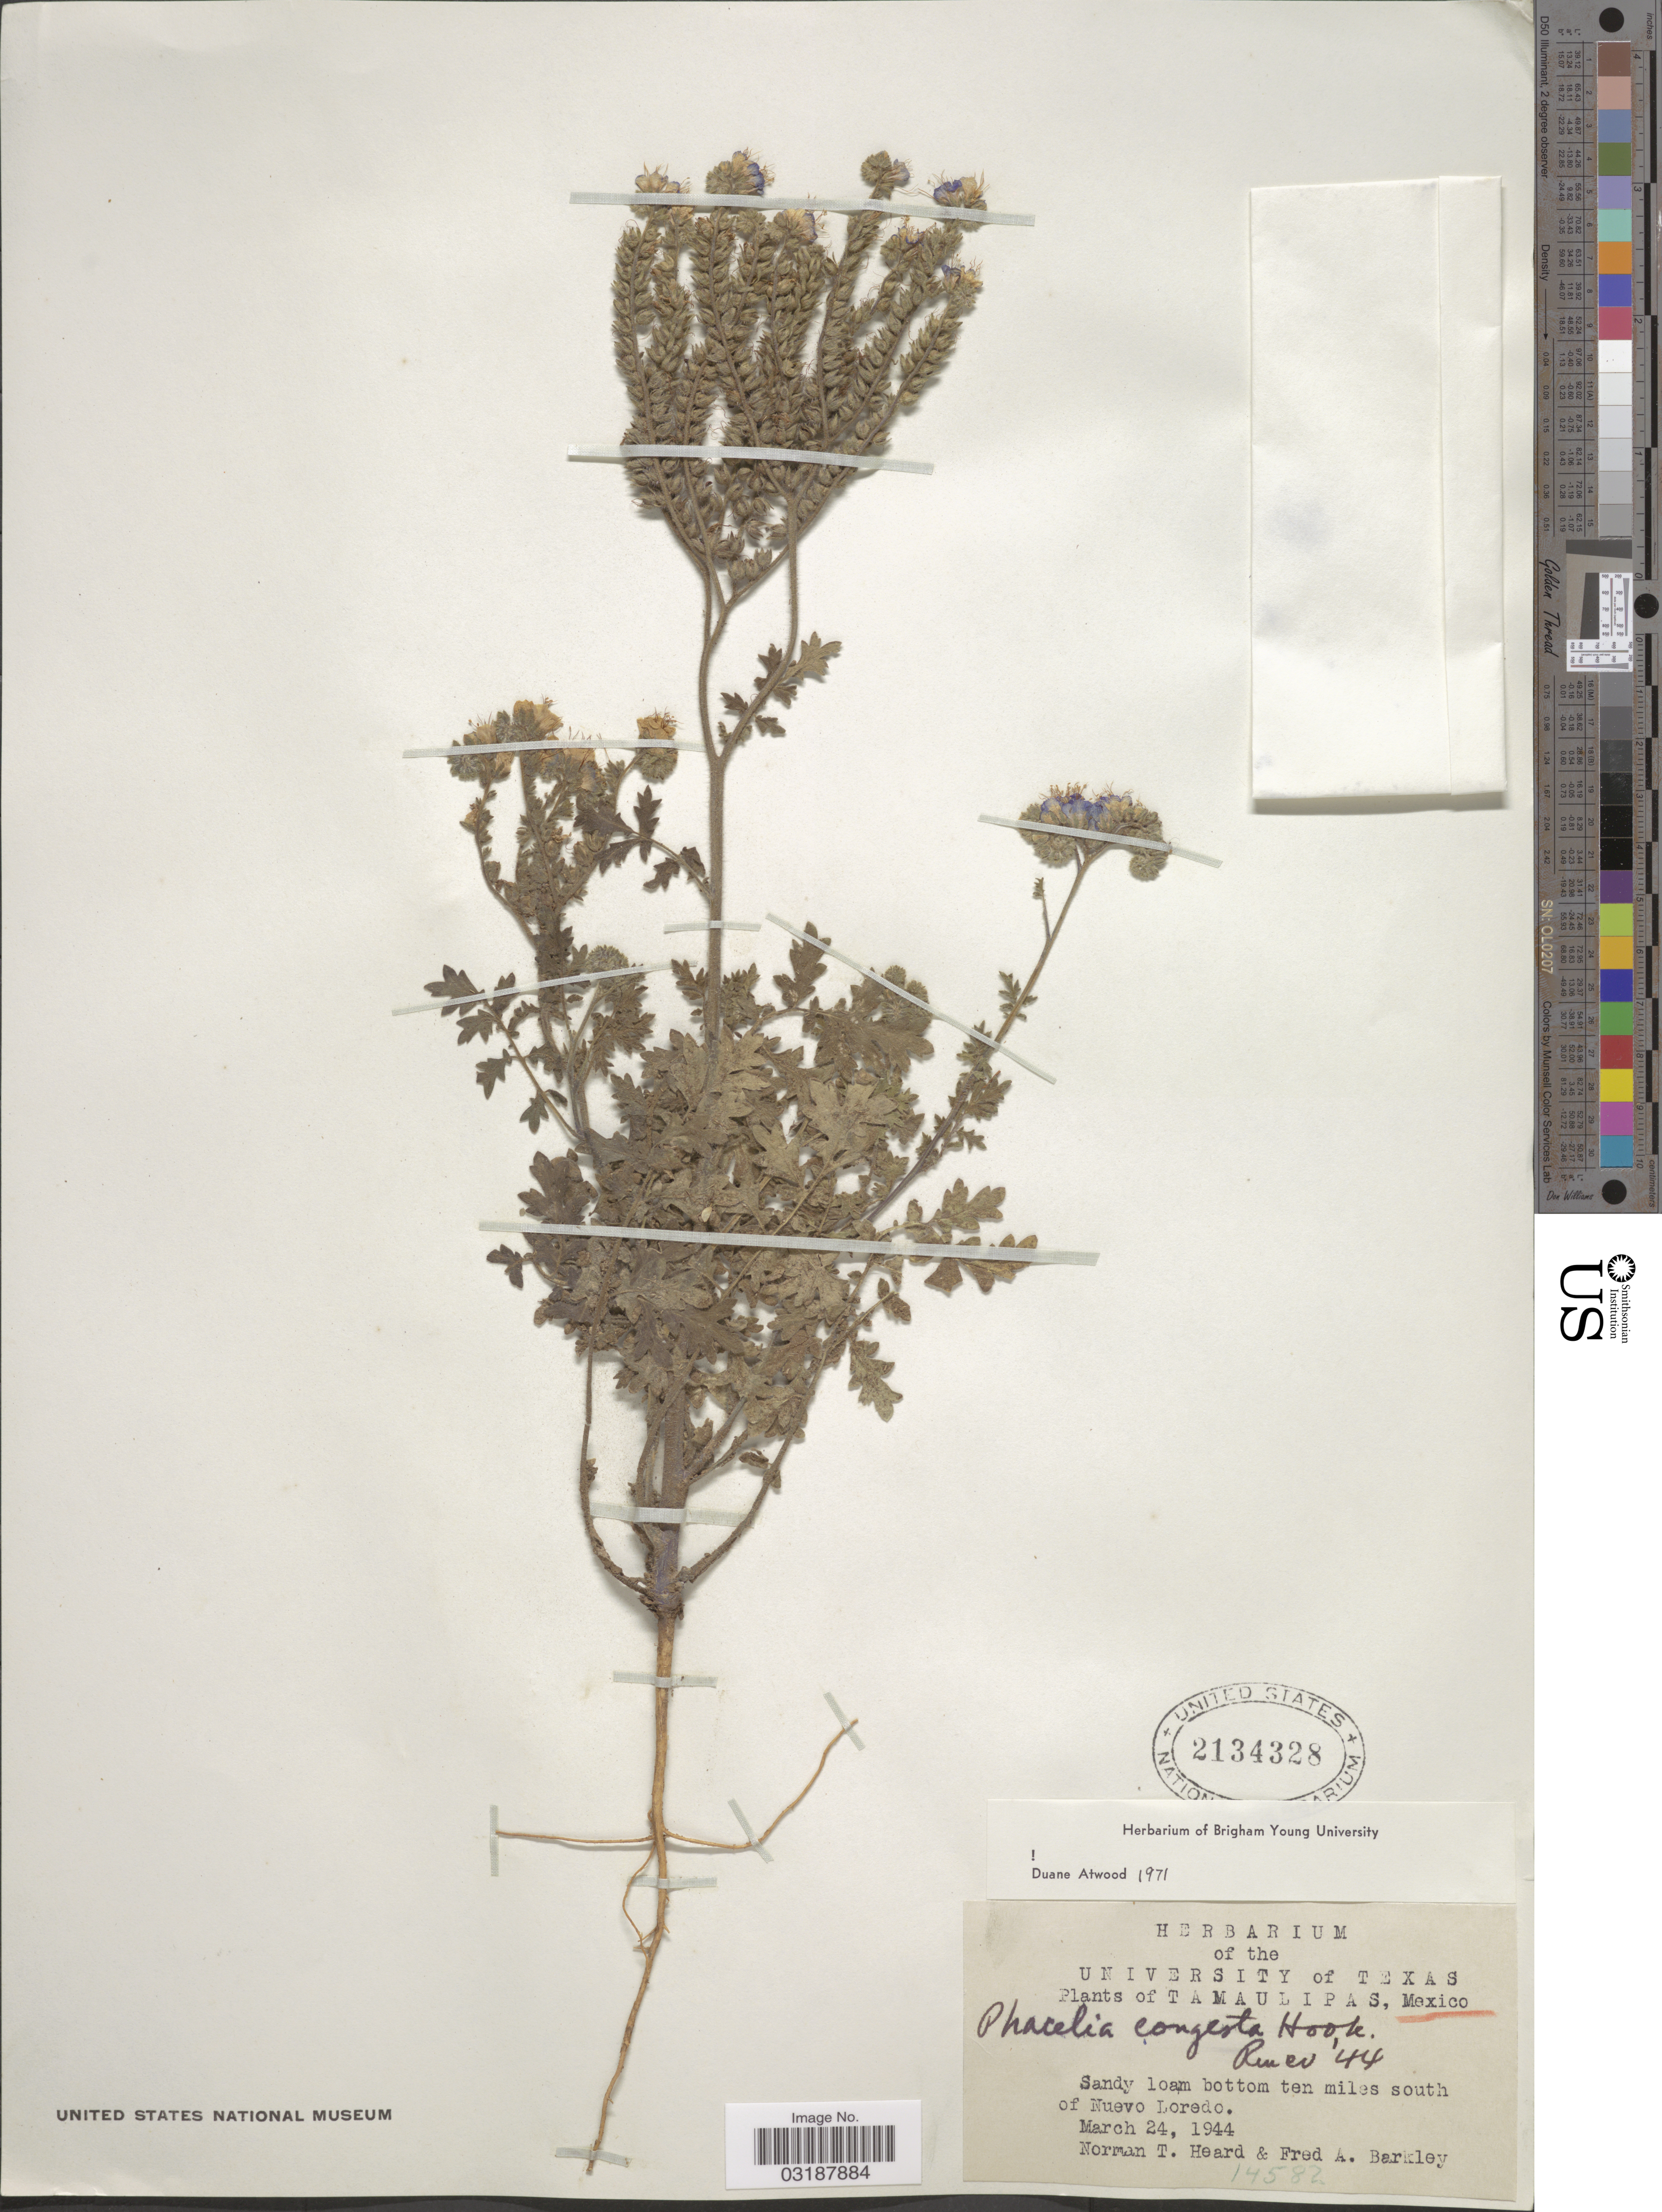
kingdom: Plantae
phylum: Tracheophyta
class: Magnoliopsida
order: Boraginales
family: Hydrophyllaceae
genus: Phacelia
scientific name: Phacelia congesta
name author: Hook.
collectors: N. Heard & F. A. Barkley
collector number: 14582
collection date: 1944-03-24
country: Mexico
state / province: Tamaulipas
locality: Sandy loam bottom ten miles south of Nuevo Loredo.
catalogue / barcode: US 2134328